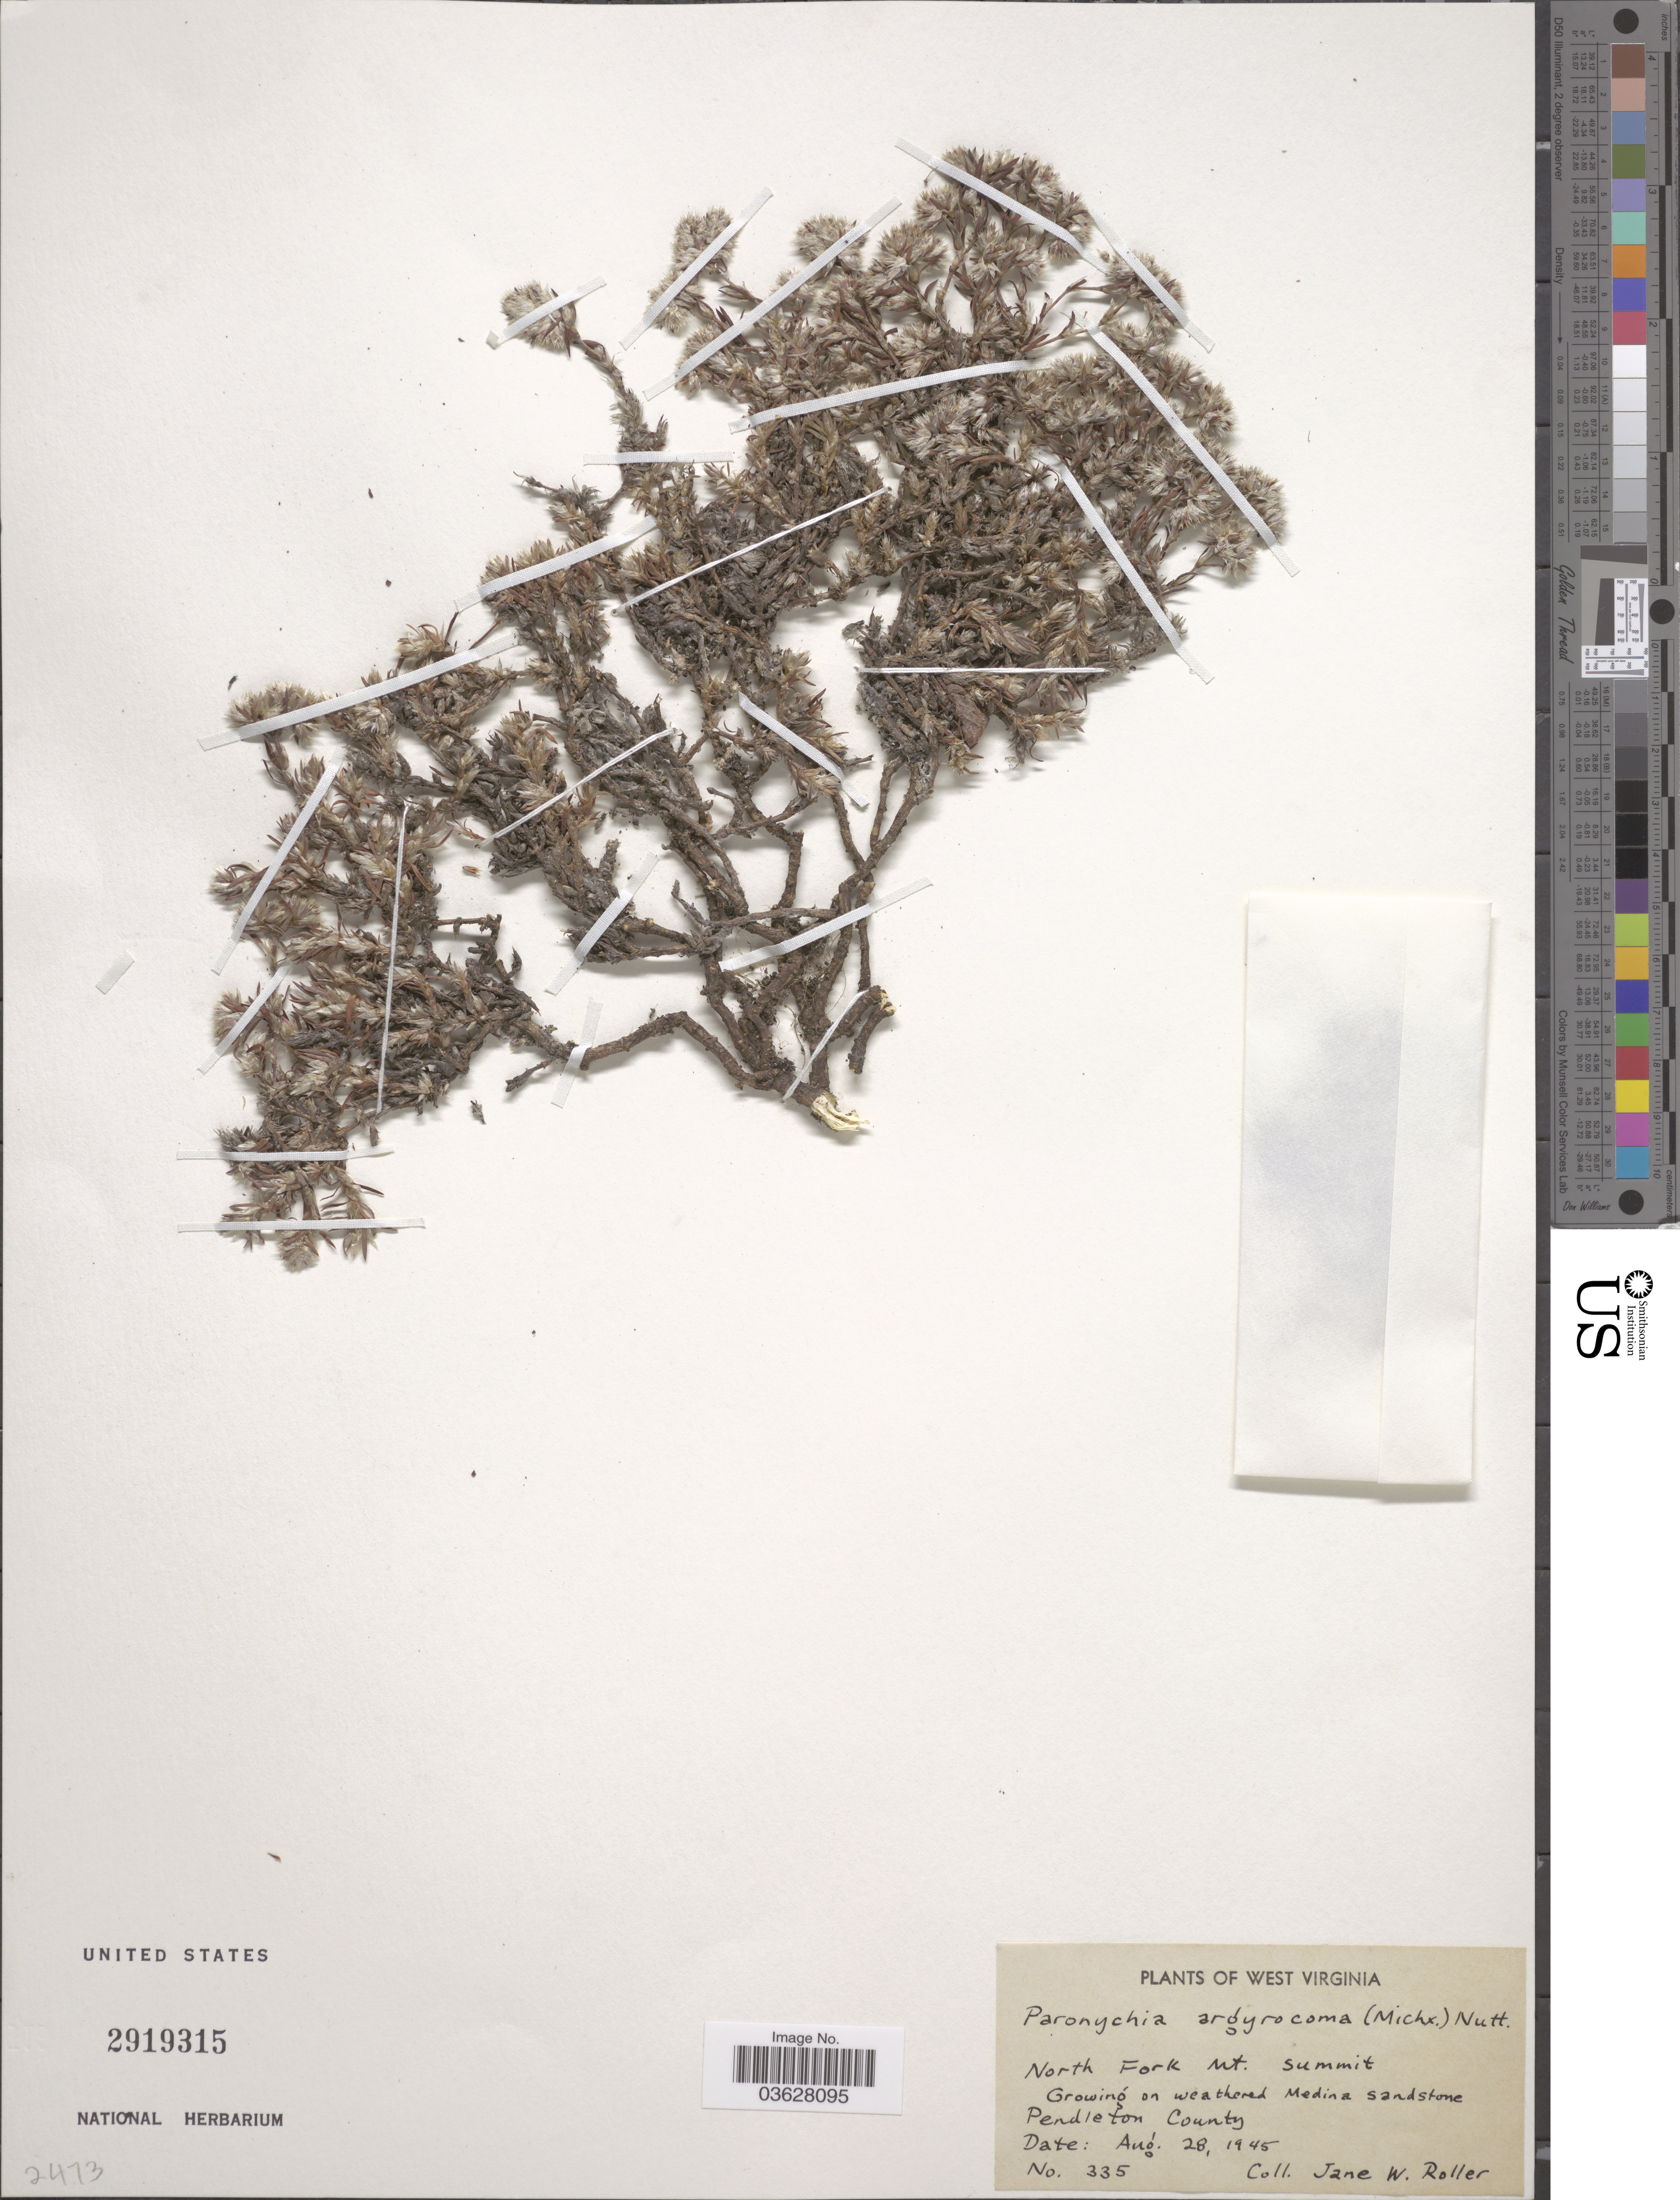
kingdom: Plantae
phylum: Tracheophyta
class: Magnoliopsida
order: Caryophyllales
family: Caryophyllaceae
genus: Paronychia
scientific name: Paronychia sp.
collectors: J. W. Roller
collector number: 335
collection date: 1945-08-28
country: United States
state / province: West Virginia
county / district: Pendleton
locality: North Fork Mt. Summit, Pendleton County.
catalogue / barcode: US 2919315